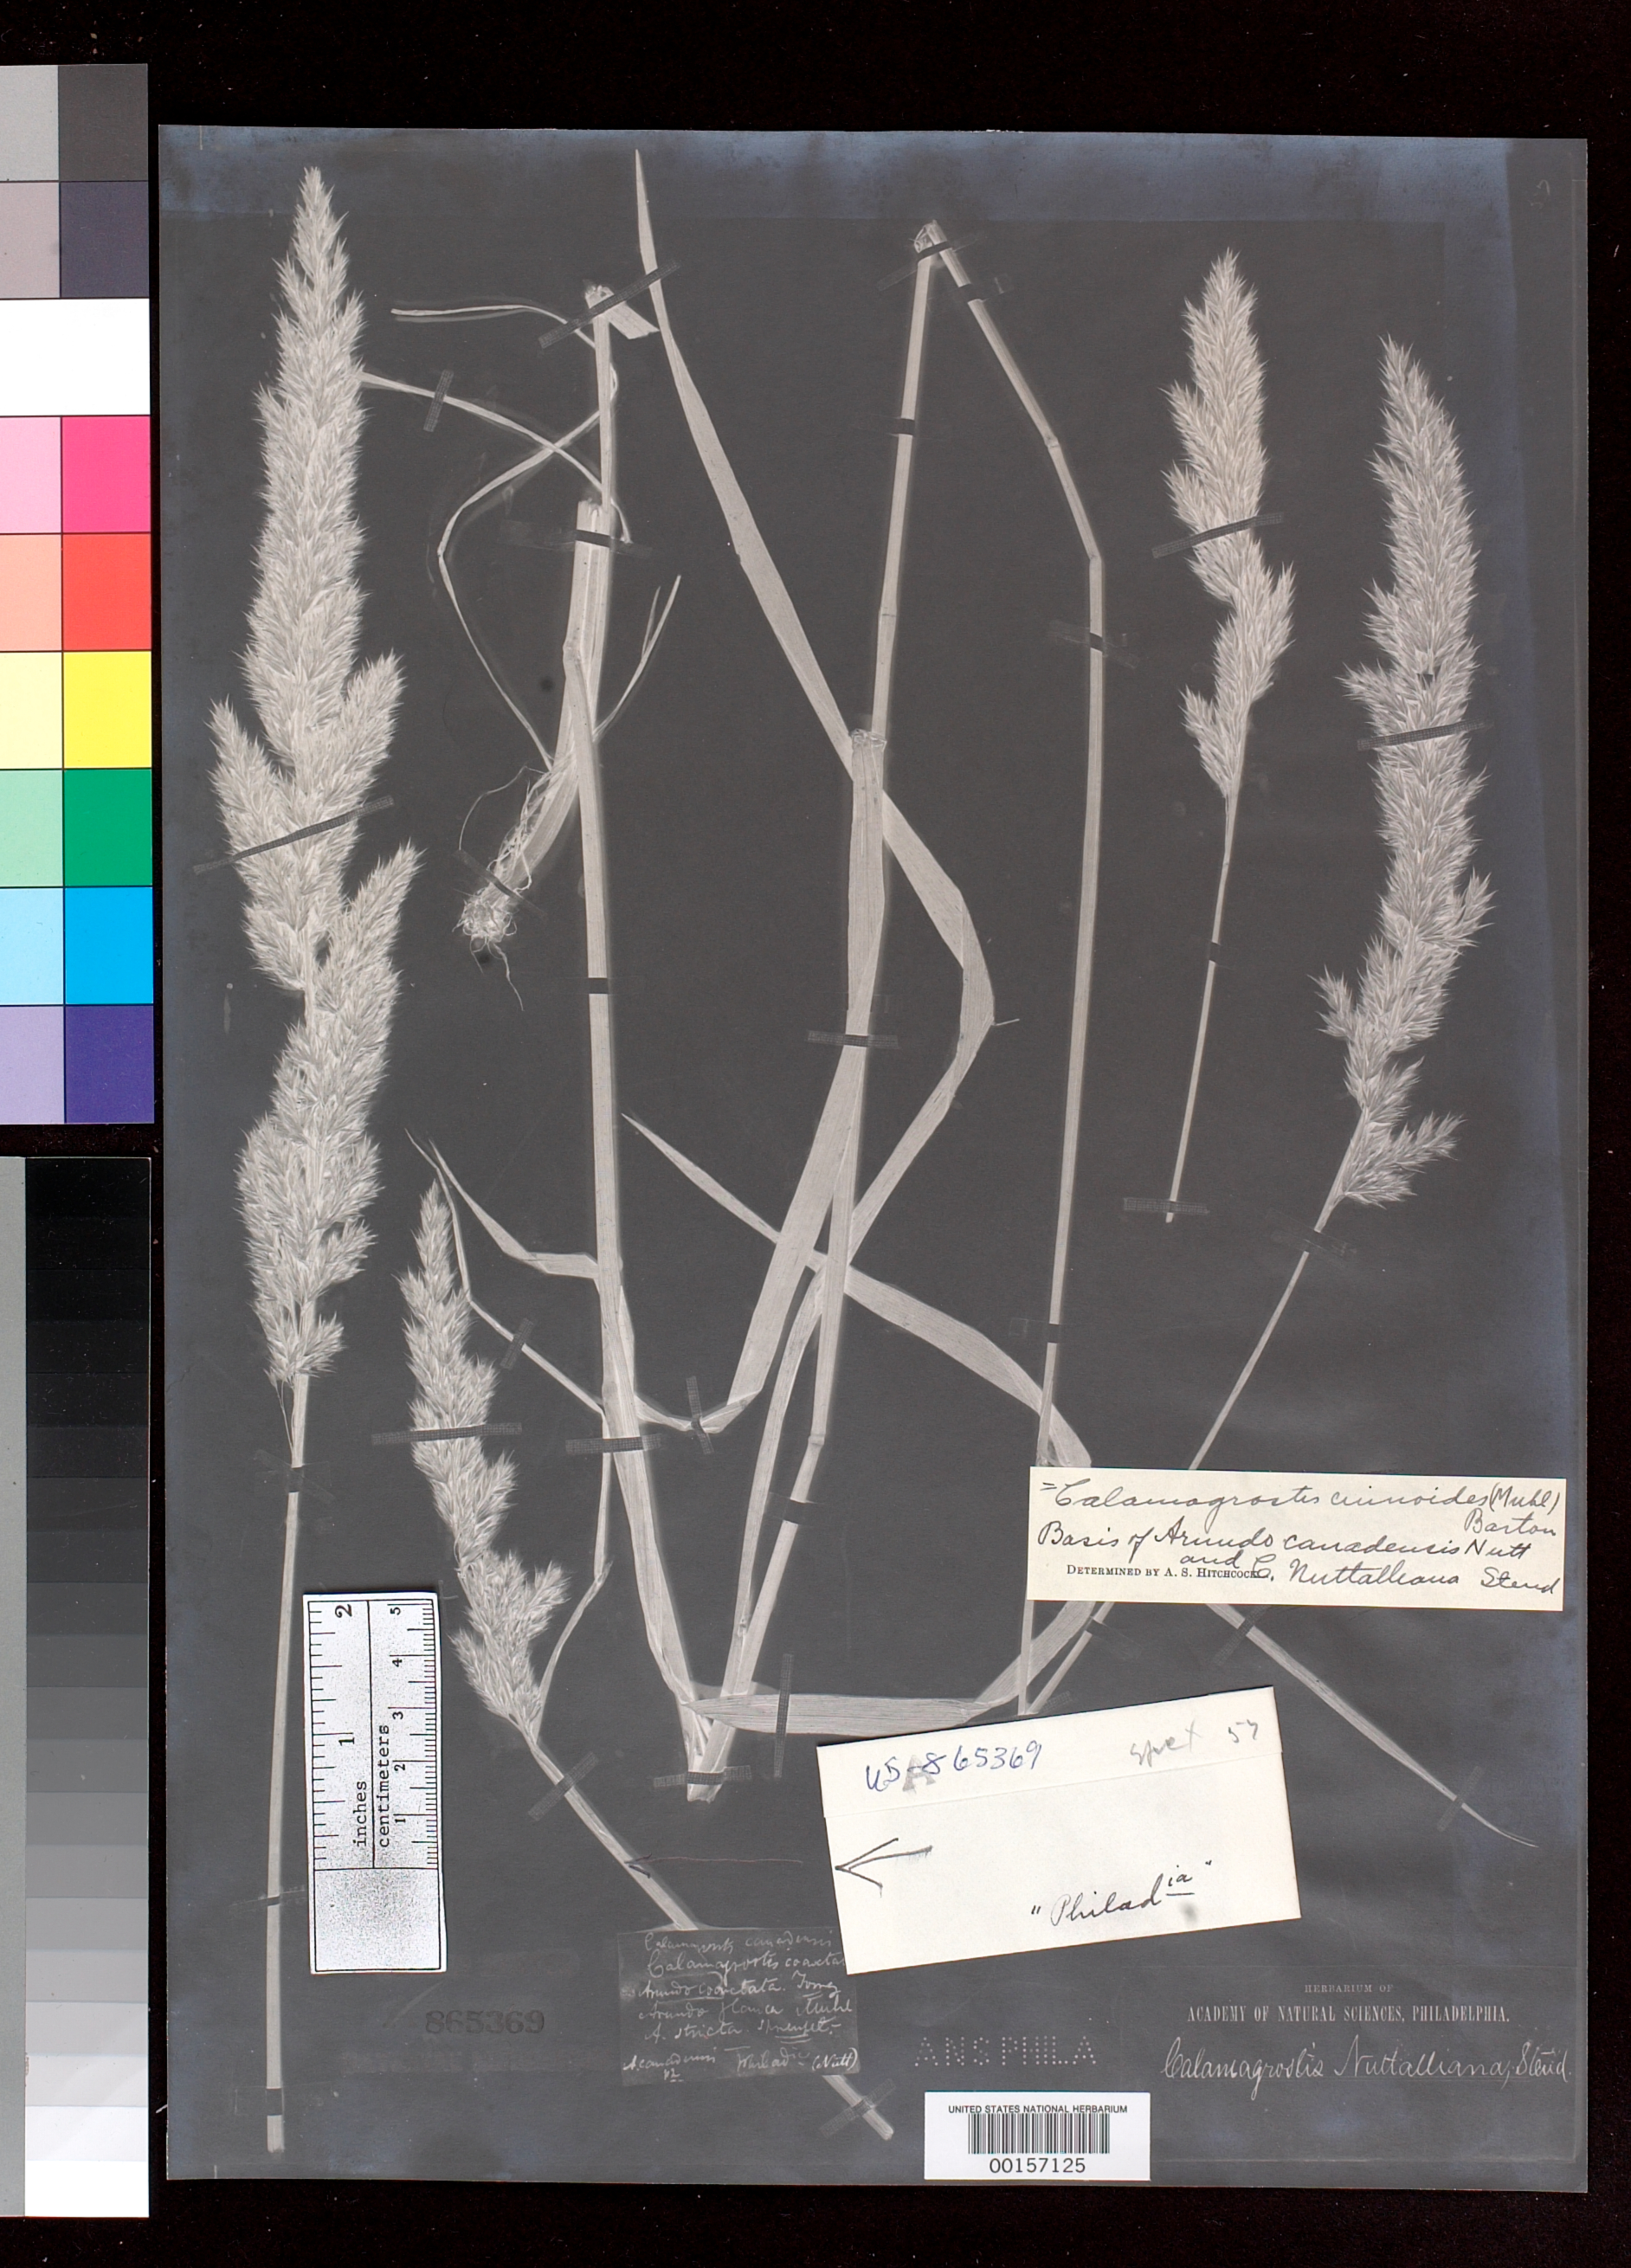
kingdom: Plantae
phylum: Tracheophyta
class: Liliopsida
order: Poales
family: Poaceae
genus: Arundo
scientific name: Arundo coarctata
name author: Torr.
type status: Type Fragment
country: United States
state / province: New Jersey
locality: Hackensack and Newark meadows.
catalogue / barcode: US 865369A